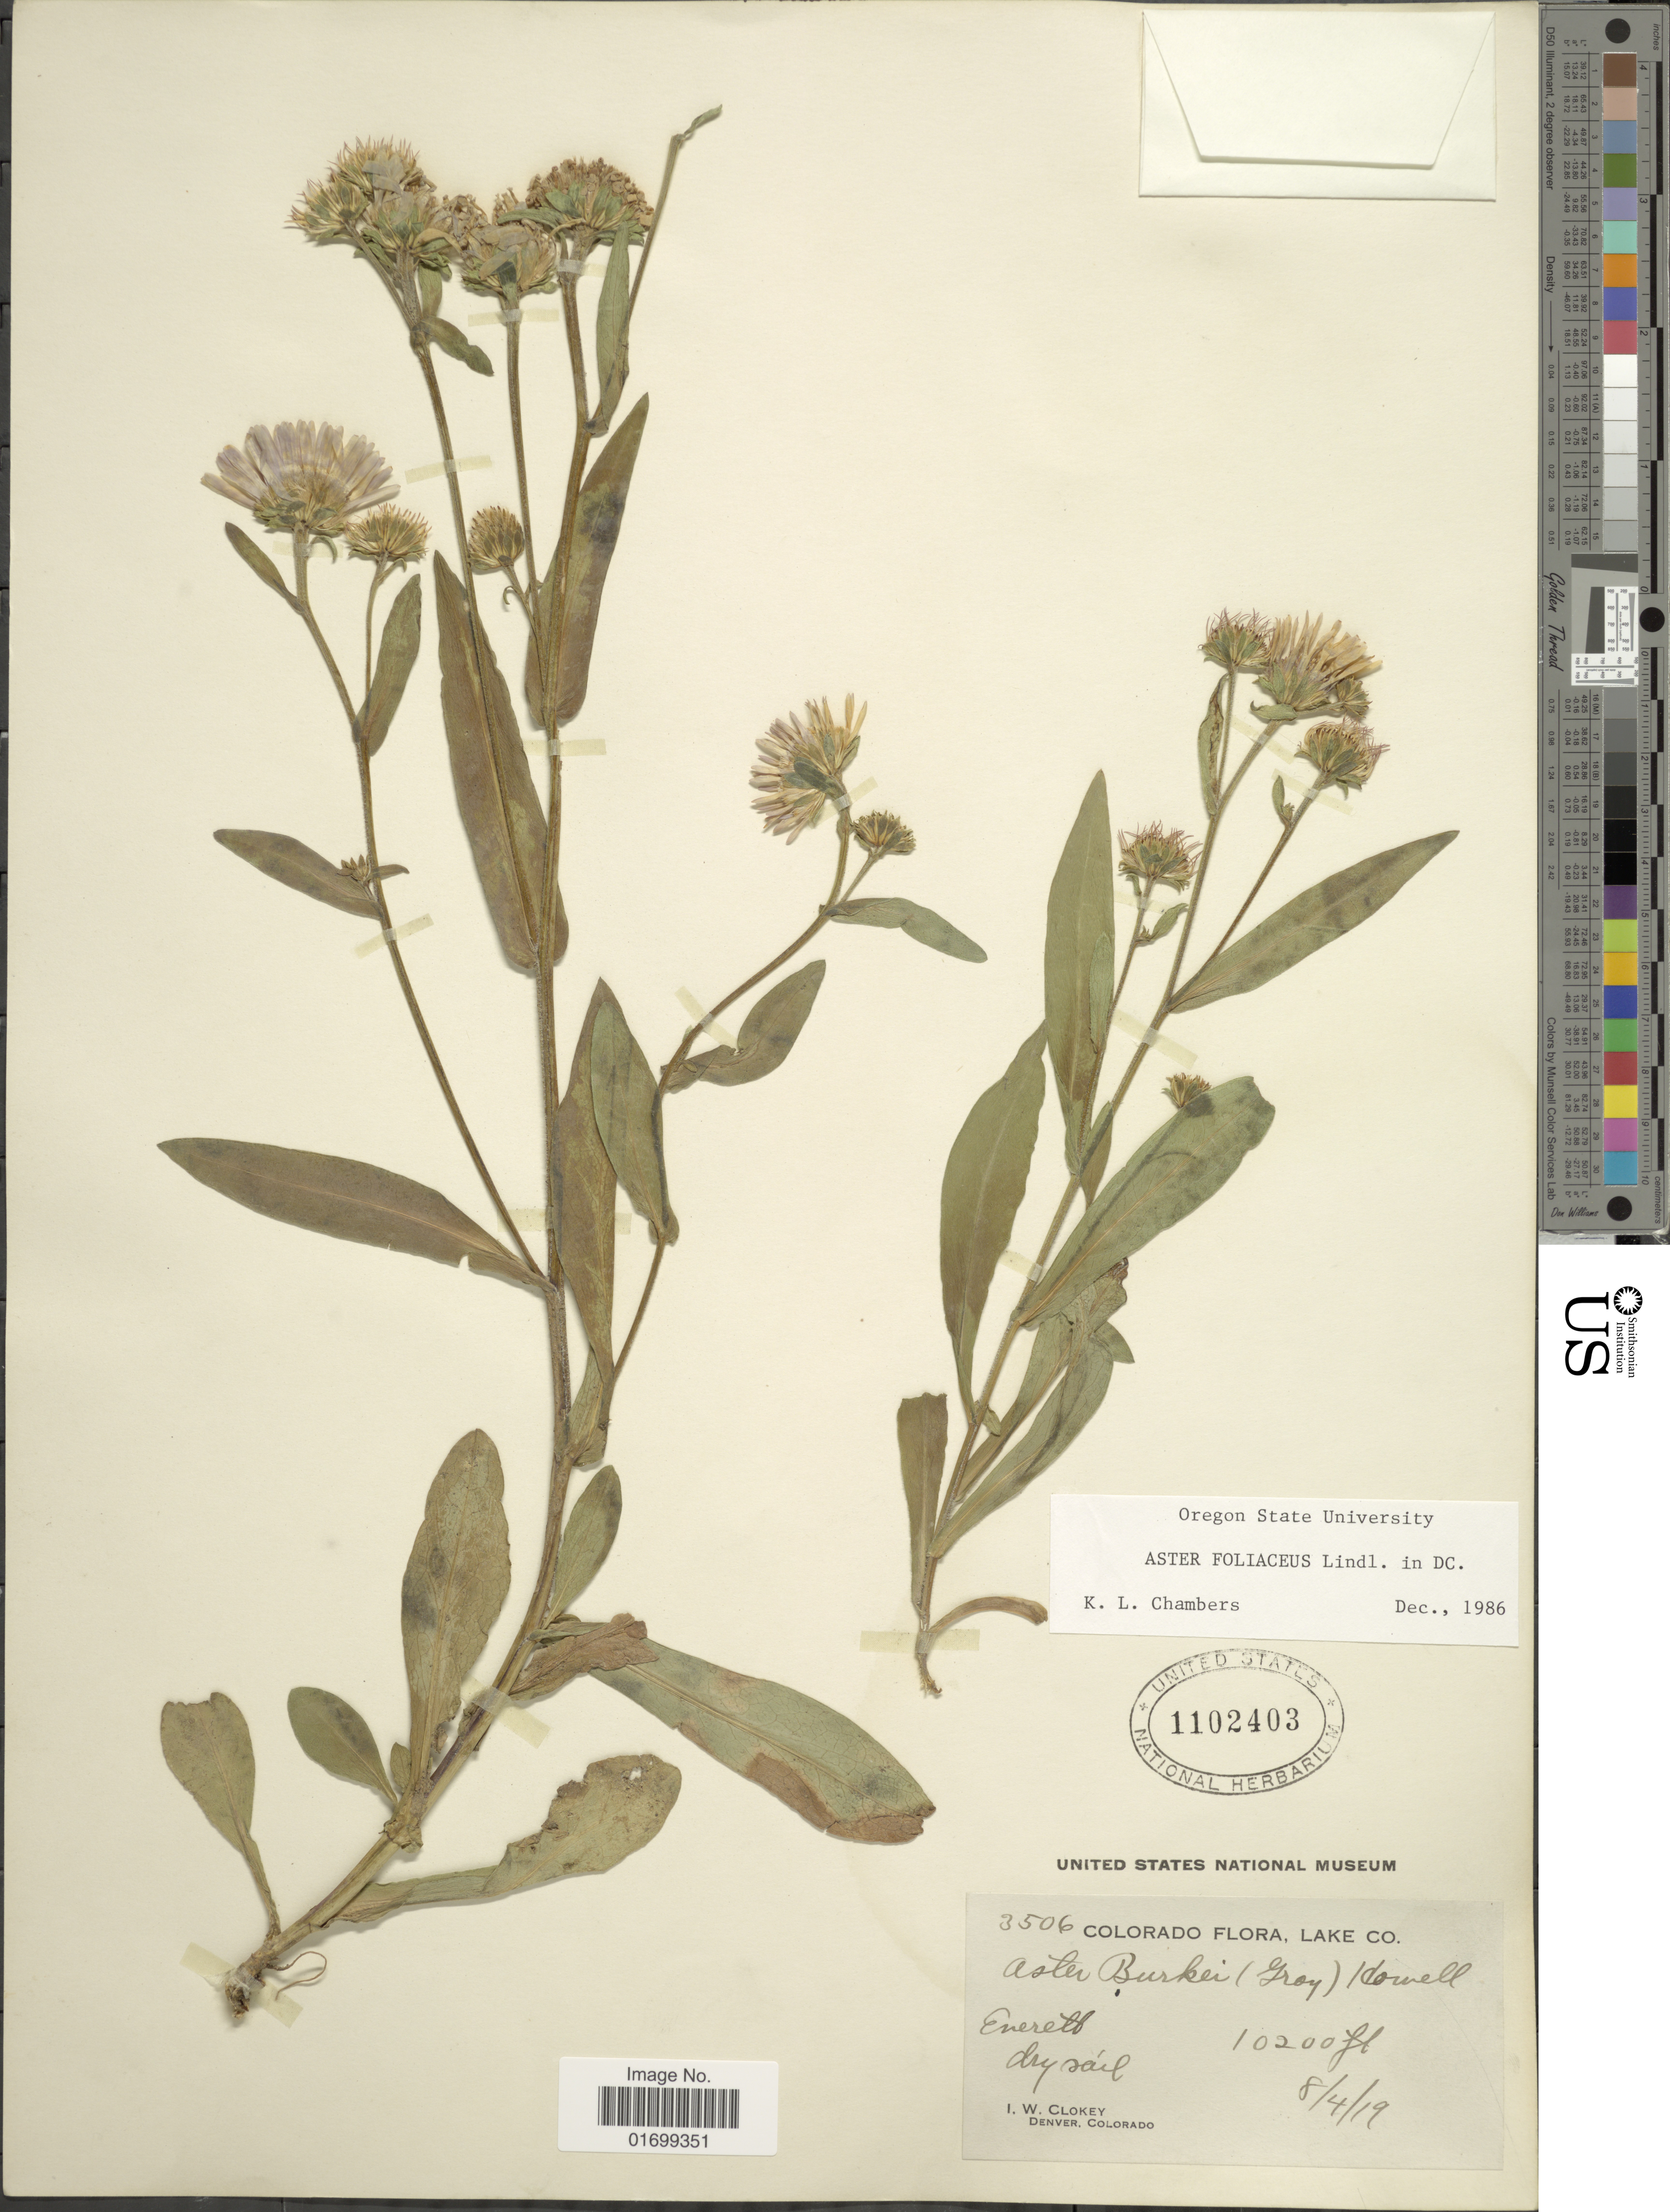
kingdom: Plantae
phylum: Tracheophyta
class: Magnoliopsida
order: Asterales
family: Asteraceae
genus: Symphyotrichum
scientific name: Symphyotrichum foliaceum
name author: (Lindl. ex DC.) G.L. Nesom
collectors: I. W. Clokey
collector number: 3506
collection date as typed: Transcribed d/m/y: 4/8/19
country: United States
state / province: Colorado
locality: Lake Co., Everett.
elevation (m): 3109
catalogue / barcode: US 1102403